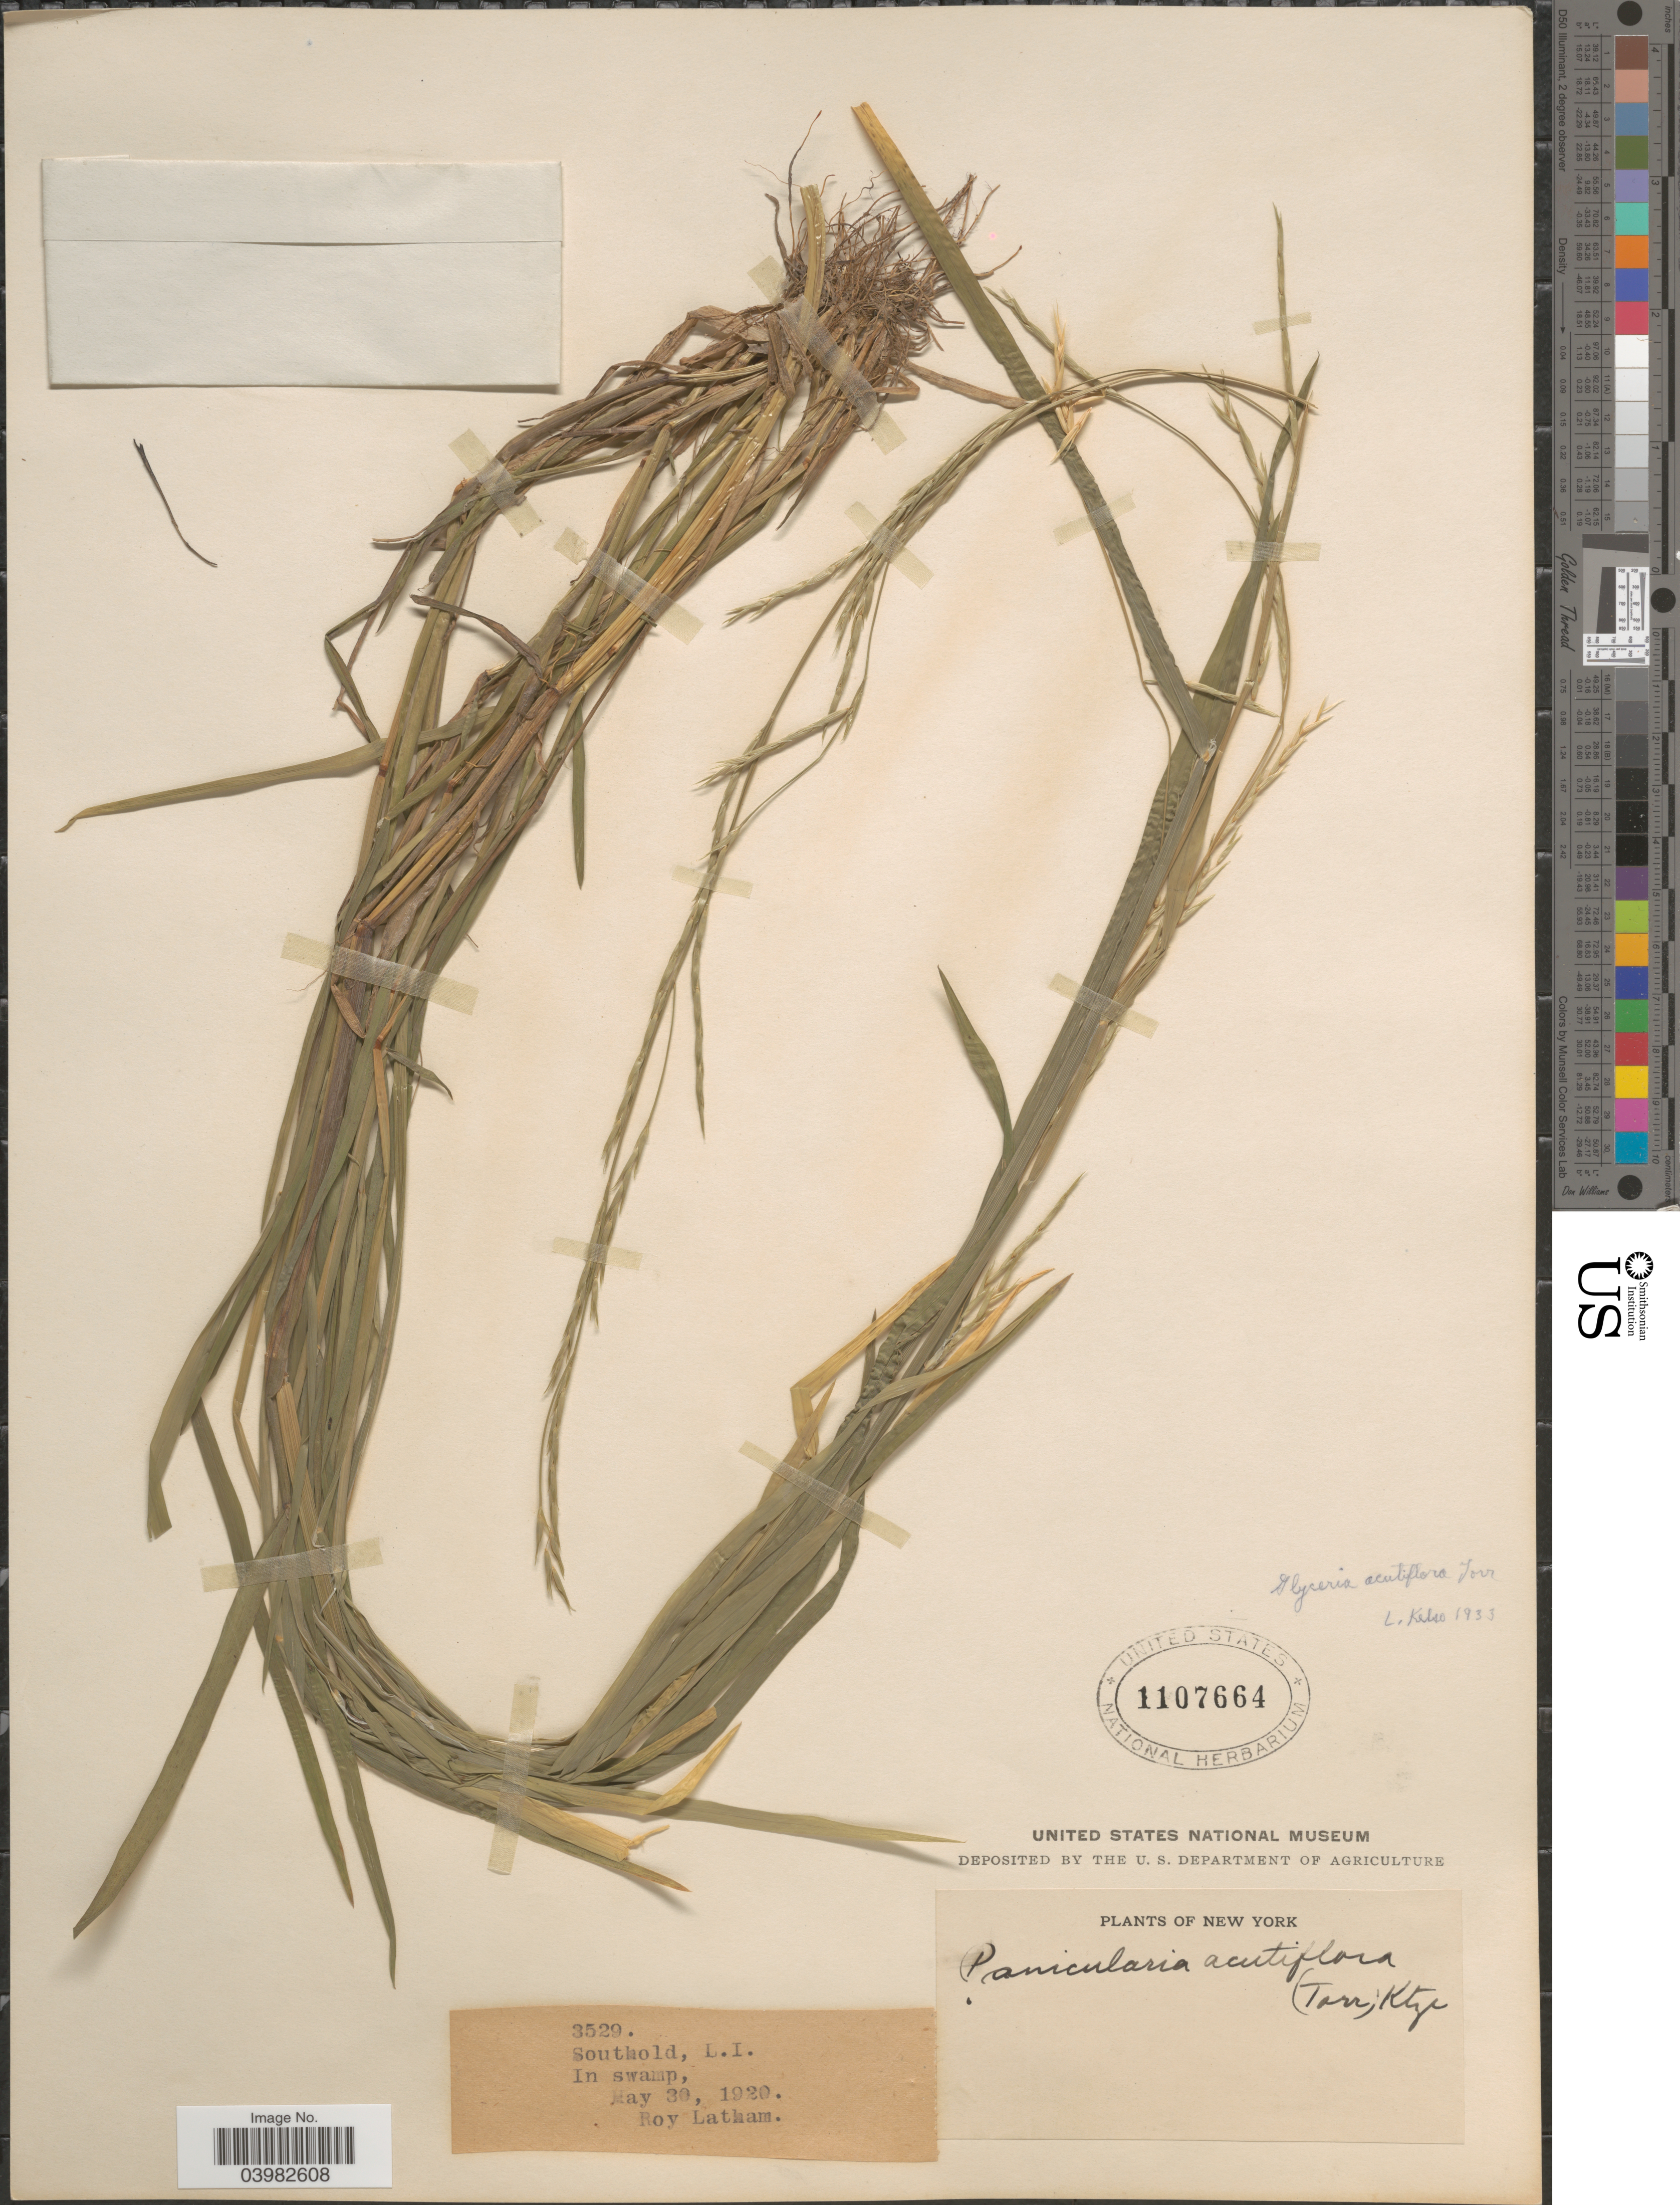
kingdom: Plantae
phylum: Tracheophyta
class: Liliopsida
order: Poales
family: Poaceae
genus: Glyceria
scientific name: Glyceria acutiflora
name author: Torr.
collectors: R. Latham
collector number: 3529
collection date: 1920-05-30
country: United States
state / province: New York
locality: Southold, L. I. In swamp.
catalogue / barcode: US 1107664